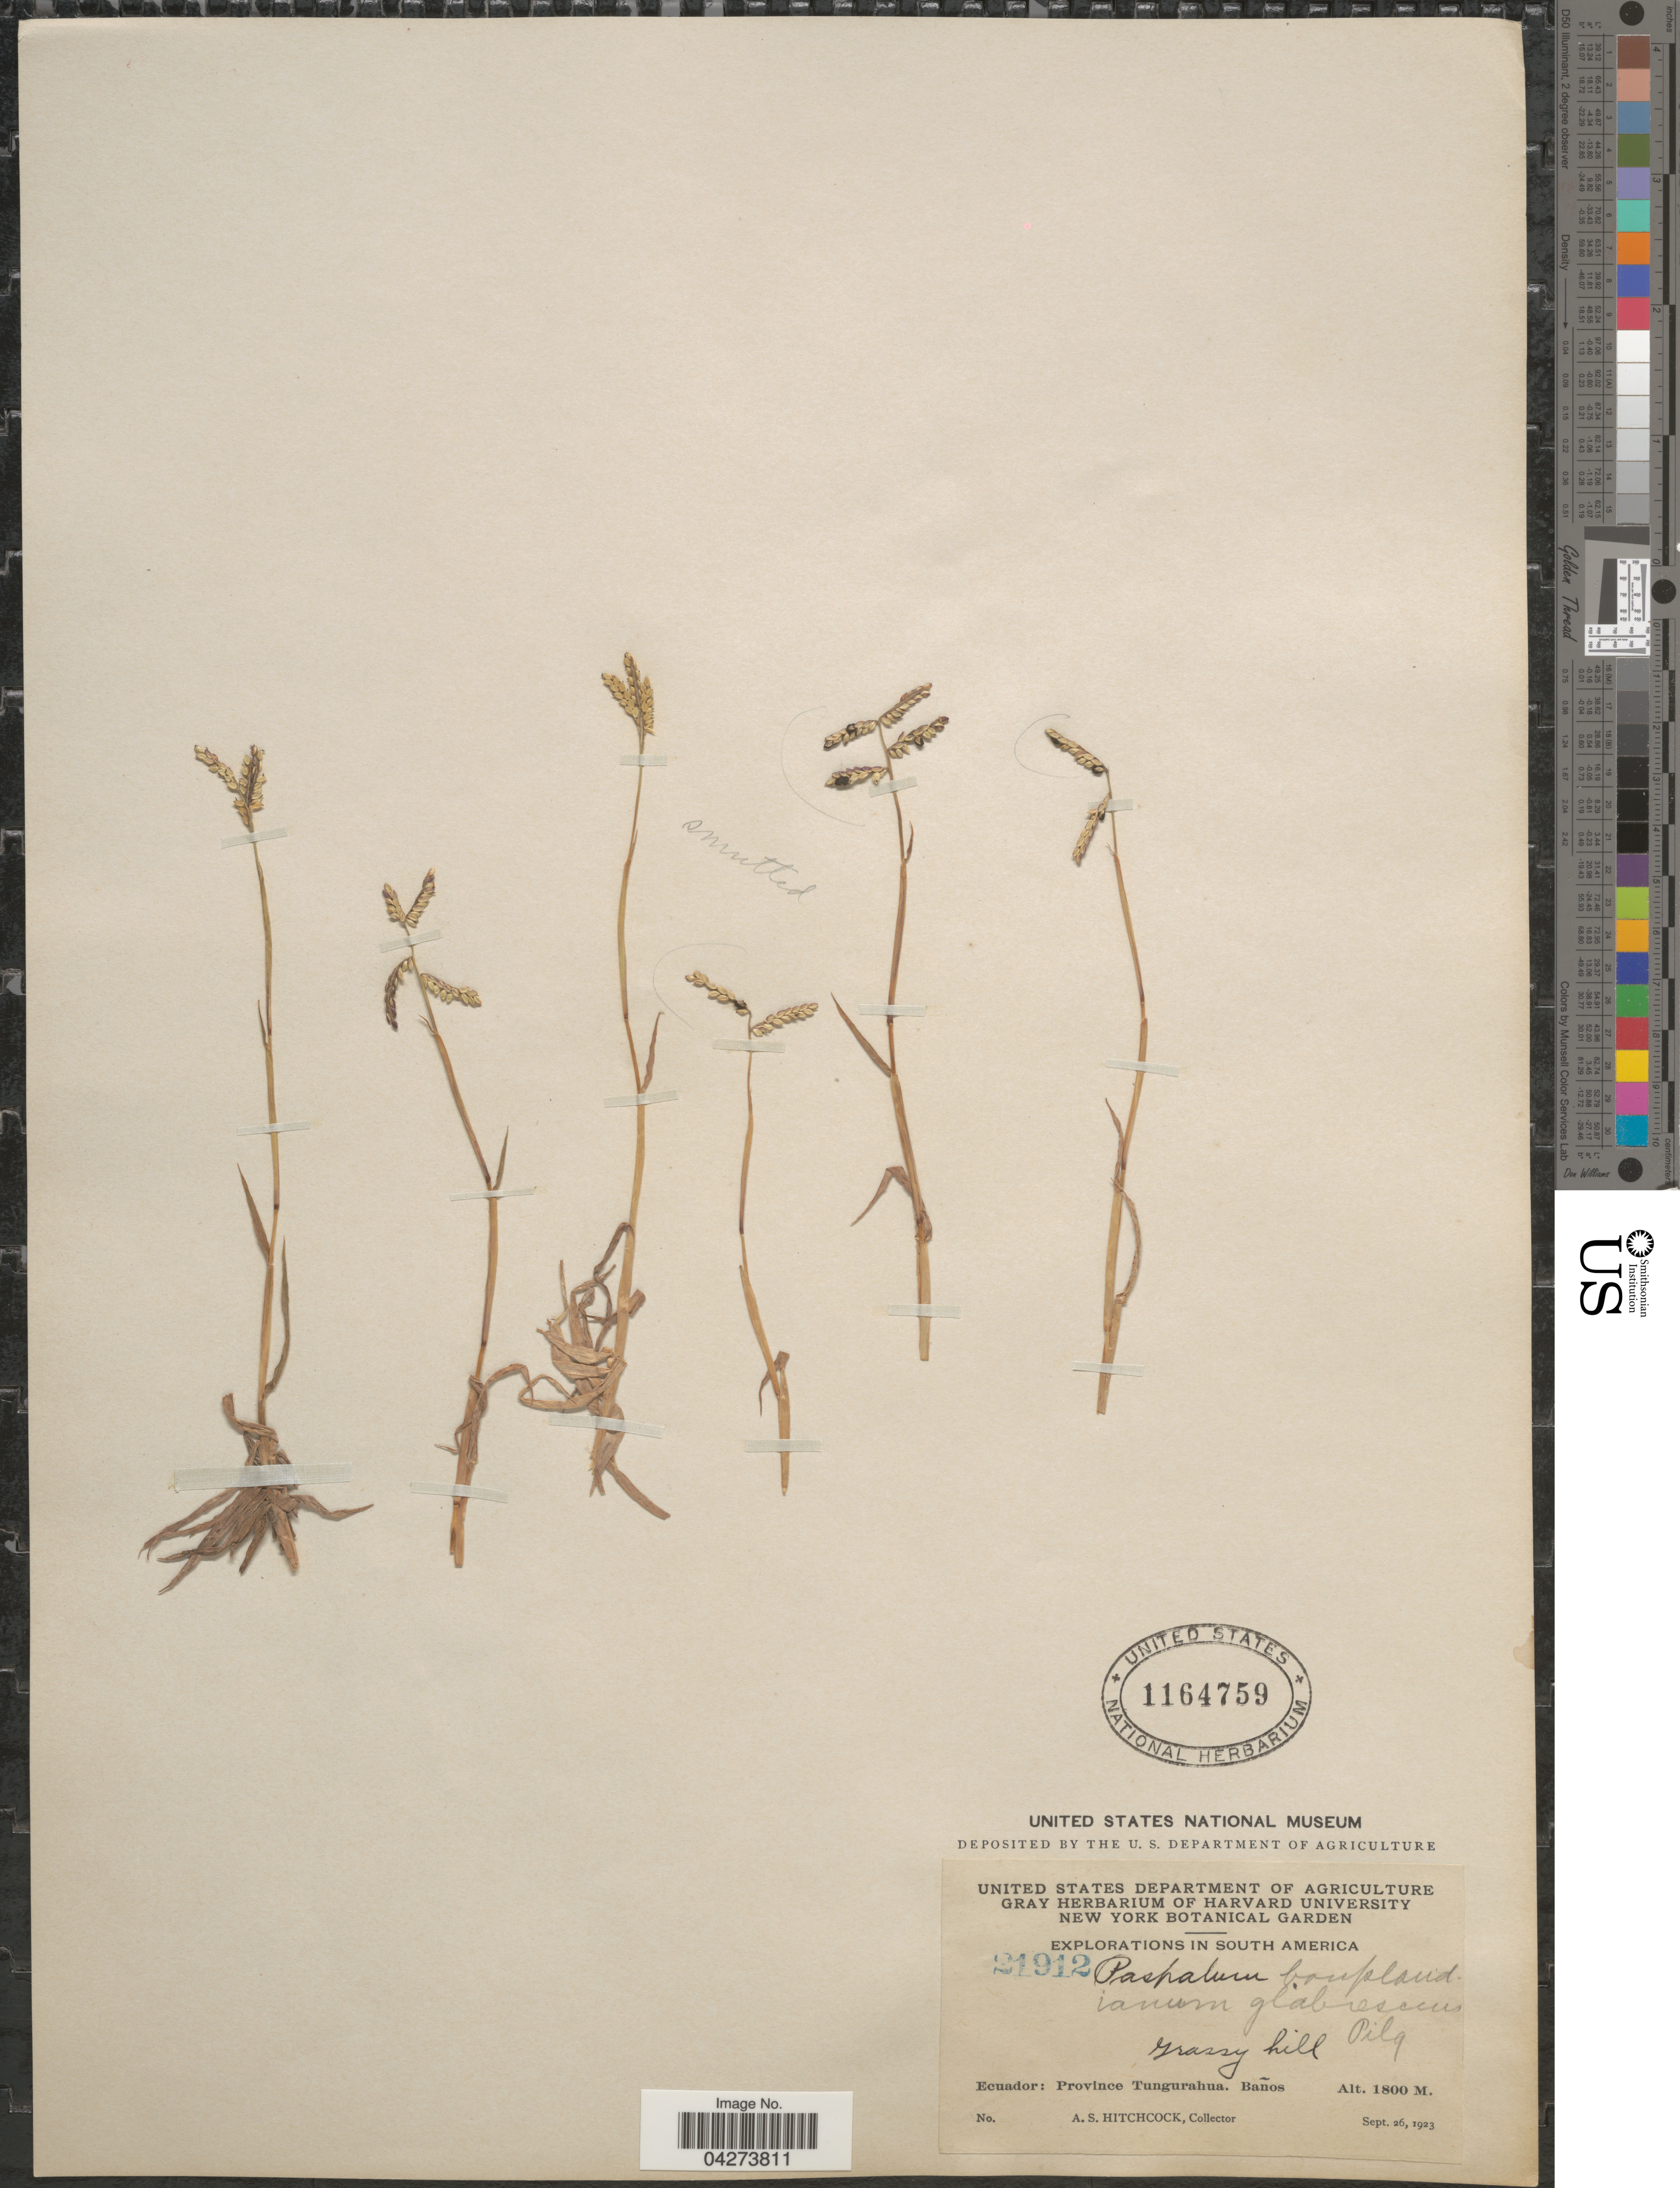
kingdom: Plantae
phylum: Tracheophyta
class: Liliopsida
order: Poales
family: Poaceae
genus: Paspalum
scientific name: Paspalum pilgerianum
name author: Chase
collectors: A. S. Hitchcock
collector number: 21912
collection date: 1923-09-26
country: Ecuador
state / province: Tungurahua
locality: Explorations in South America. Province Tungurahua. Baños.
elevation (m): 1800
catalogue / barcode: US 1164759